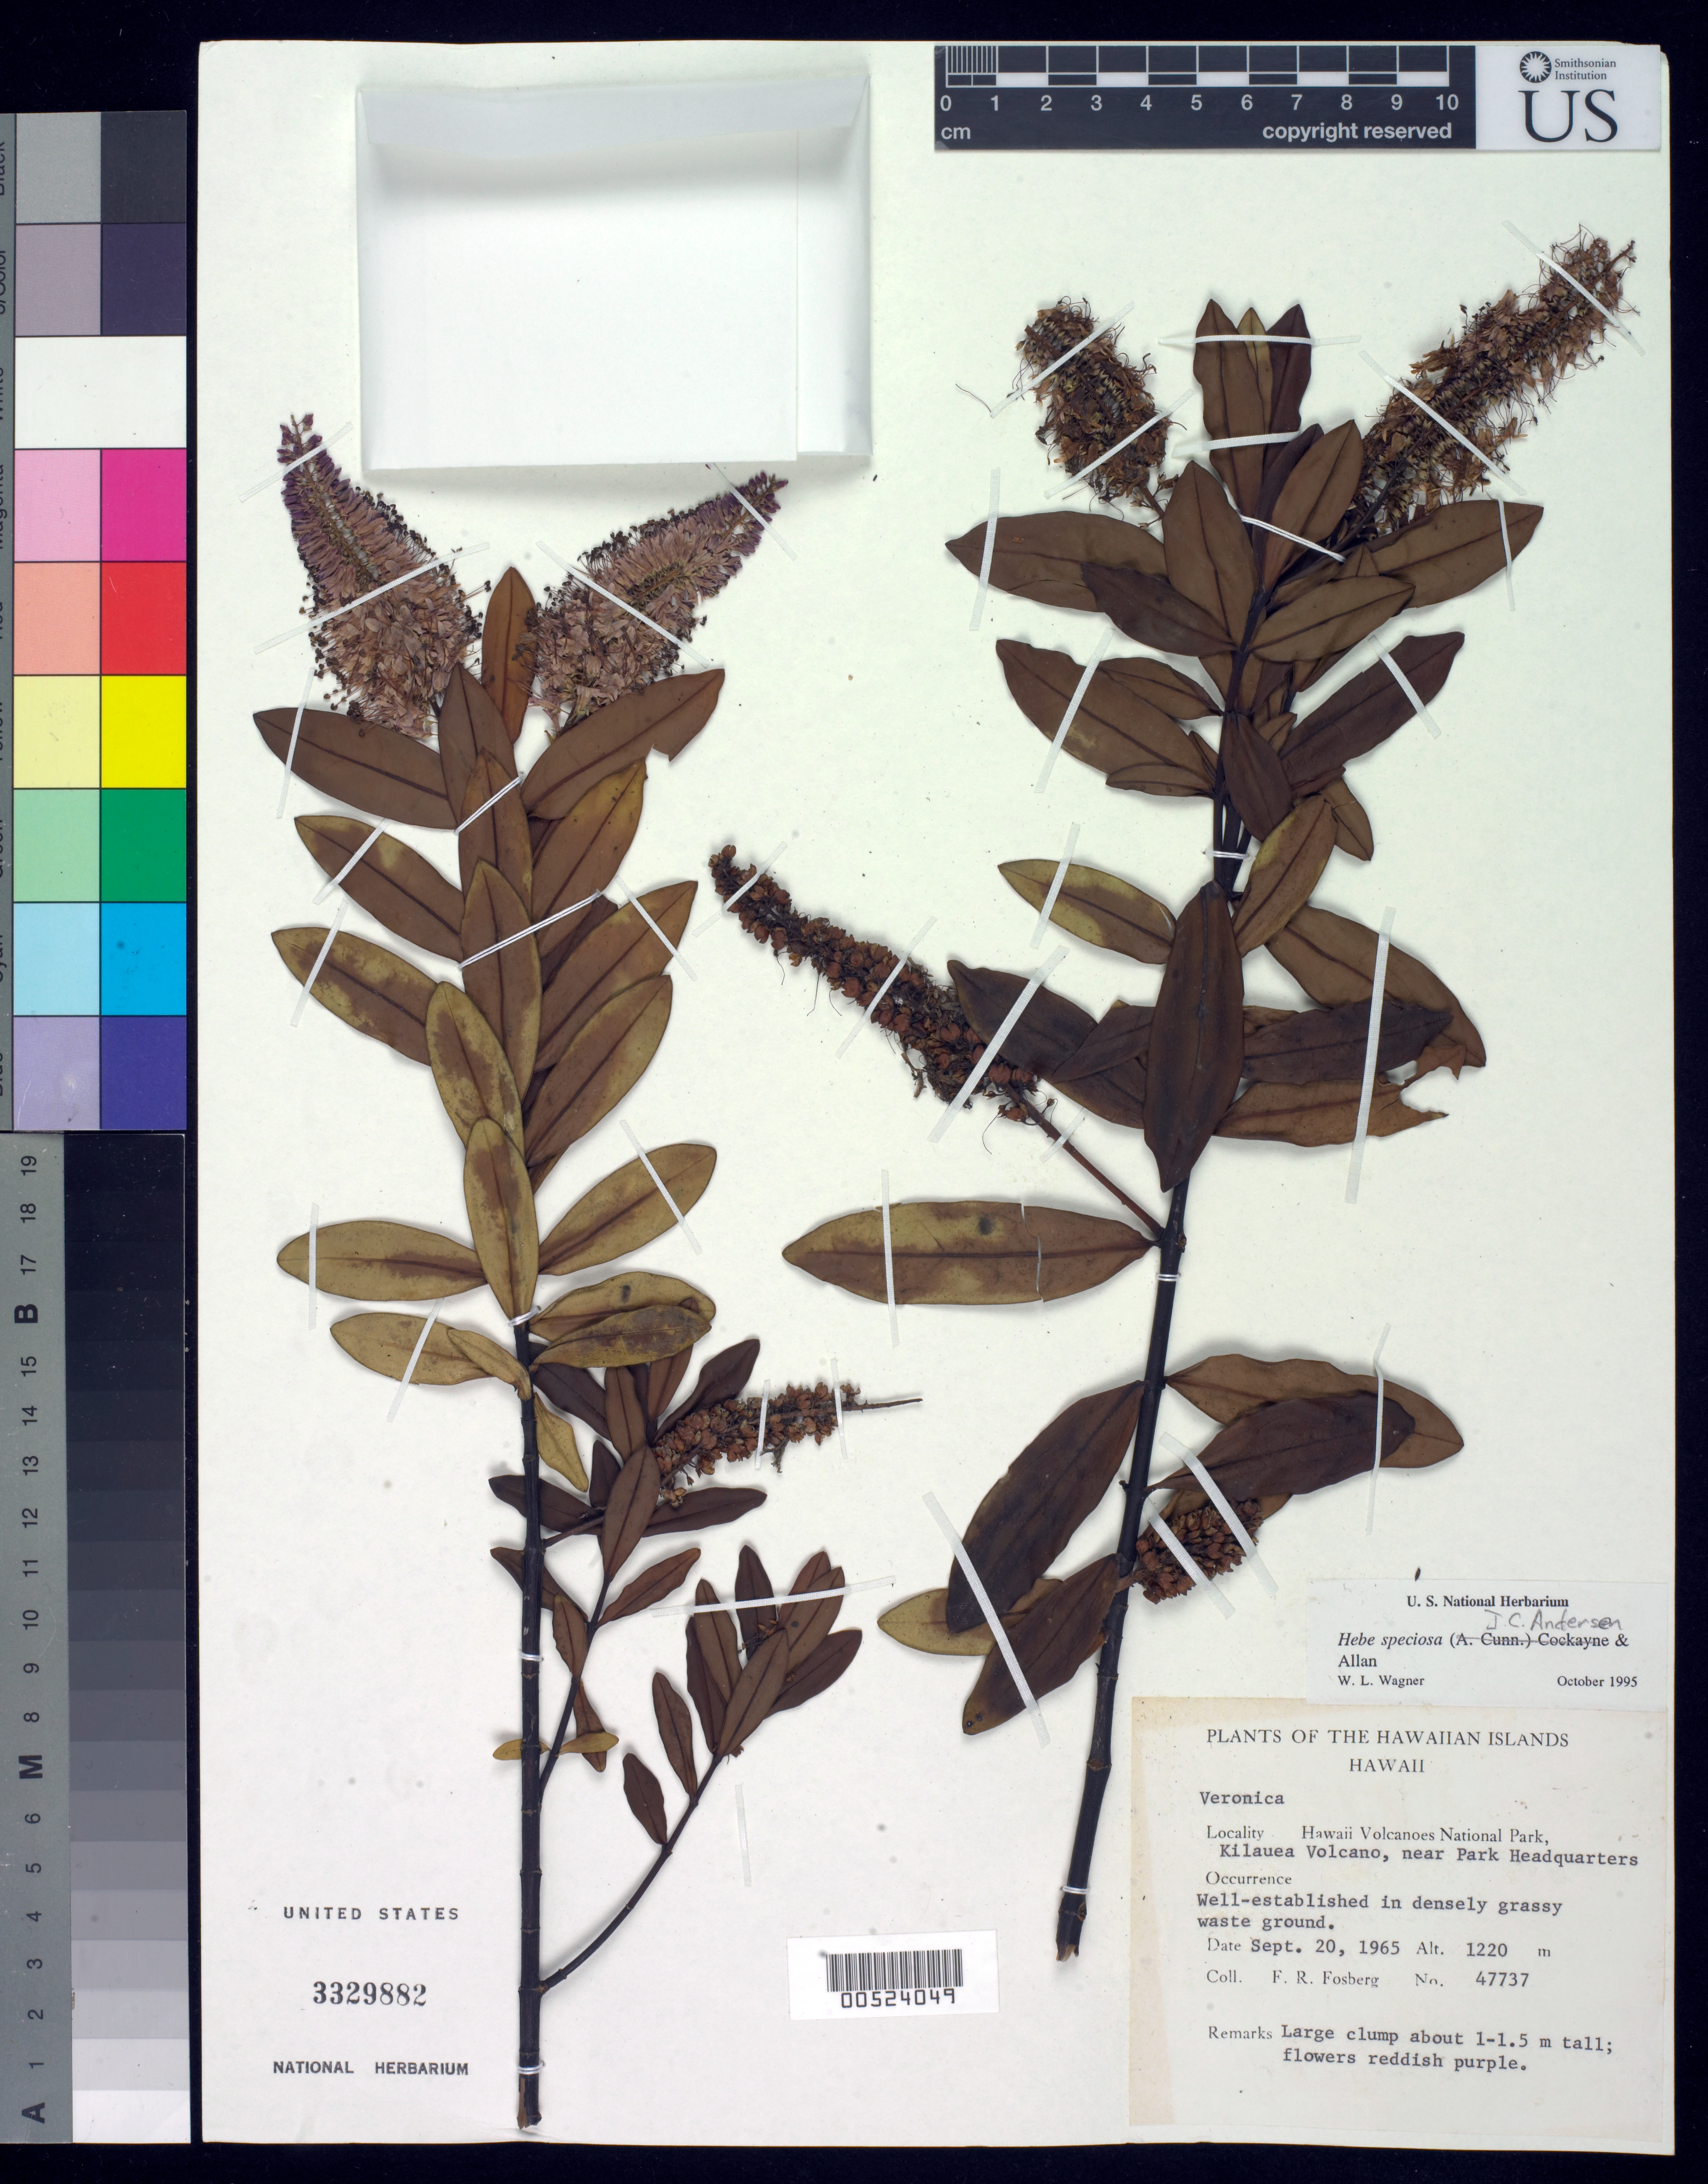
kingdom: Plantae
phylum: Tracheophyta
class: Magnoliopsida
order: Lamiales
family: Plantaginaceae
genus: Veronica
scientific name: Veronica speciosa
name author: R. Cunn. ex A. Cunn.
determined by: Wagner, W. L., (BOT), Smithsonian Institution - National Museum of Natural History (UNITED STATES)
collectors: F. R. Fosberg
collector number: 47737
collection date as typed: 20 Sep 1965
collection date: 1965-09-20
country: United States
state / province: Hawaii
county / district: Hawaii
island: Hawaii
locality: Hawaii Volcanoes National Park, Kilauea Volcano, near Park Headquarters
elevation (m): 1220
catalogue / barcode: US 3329882